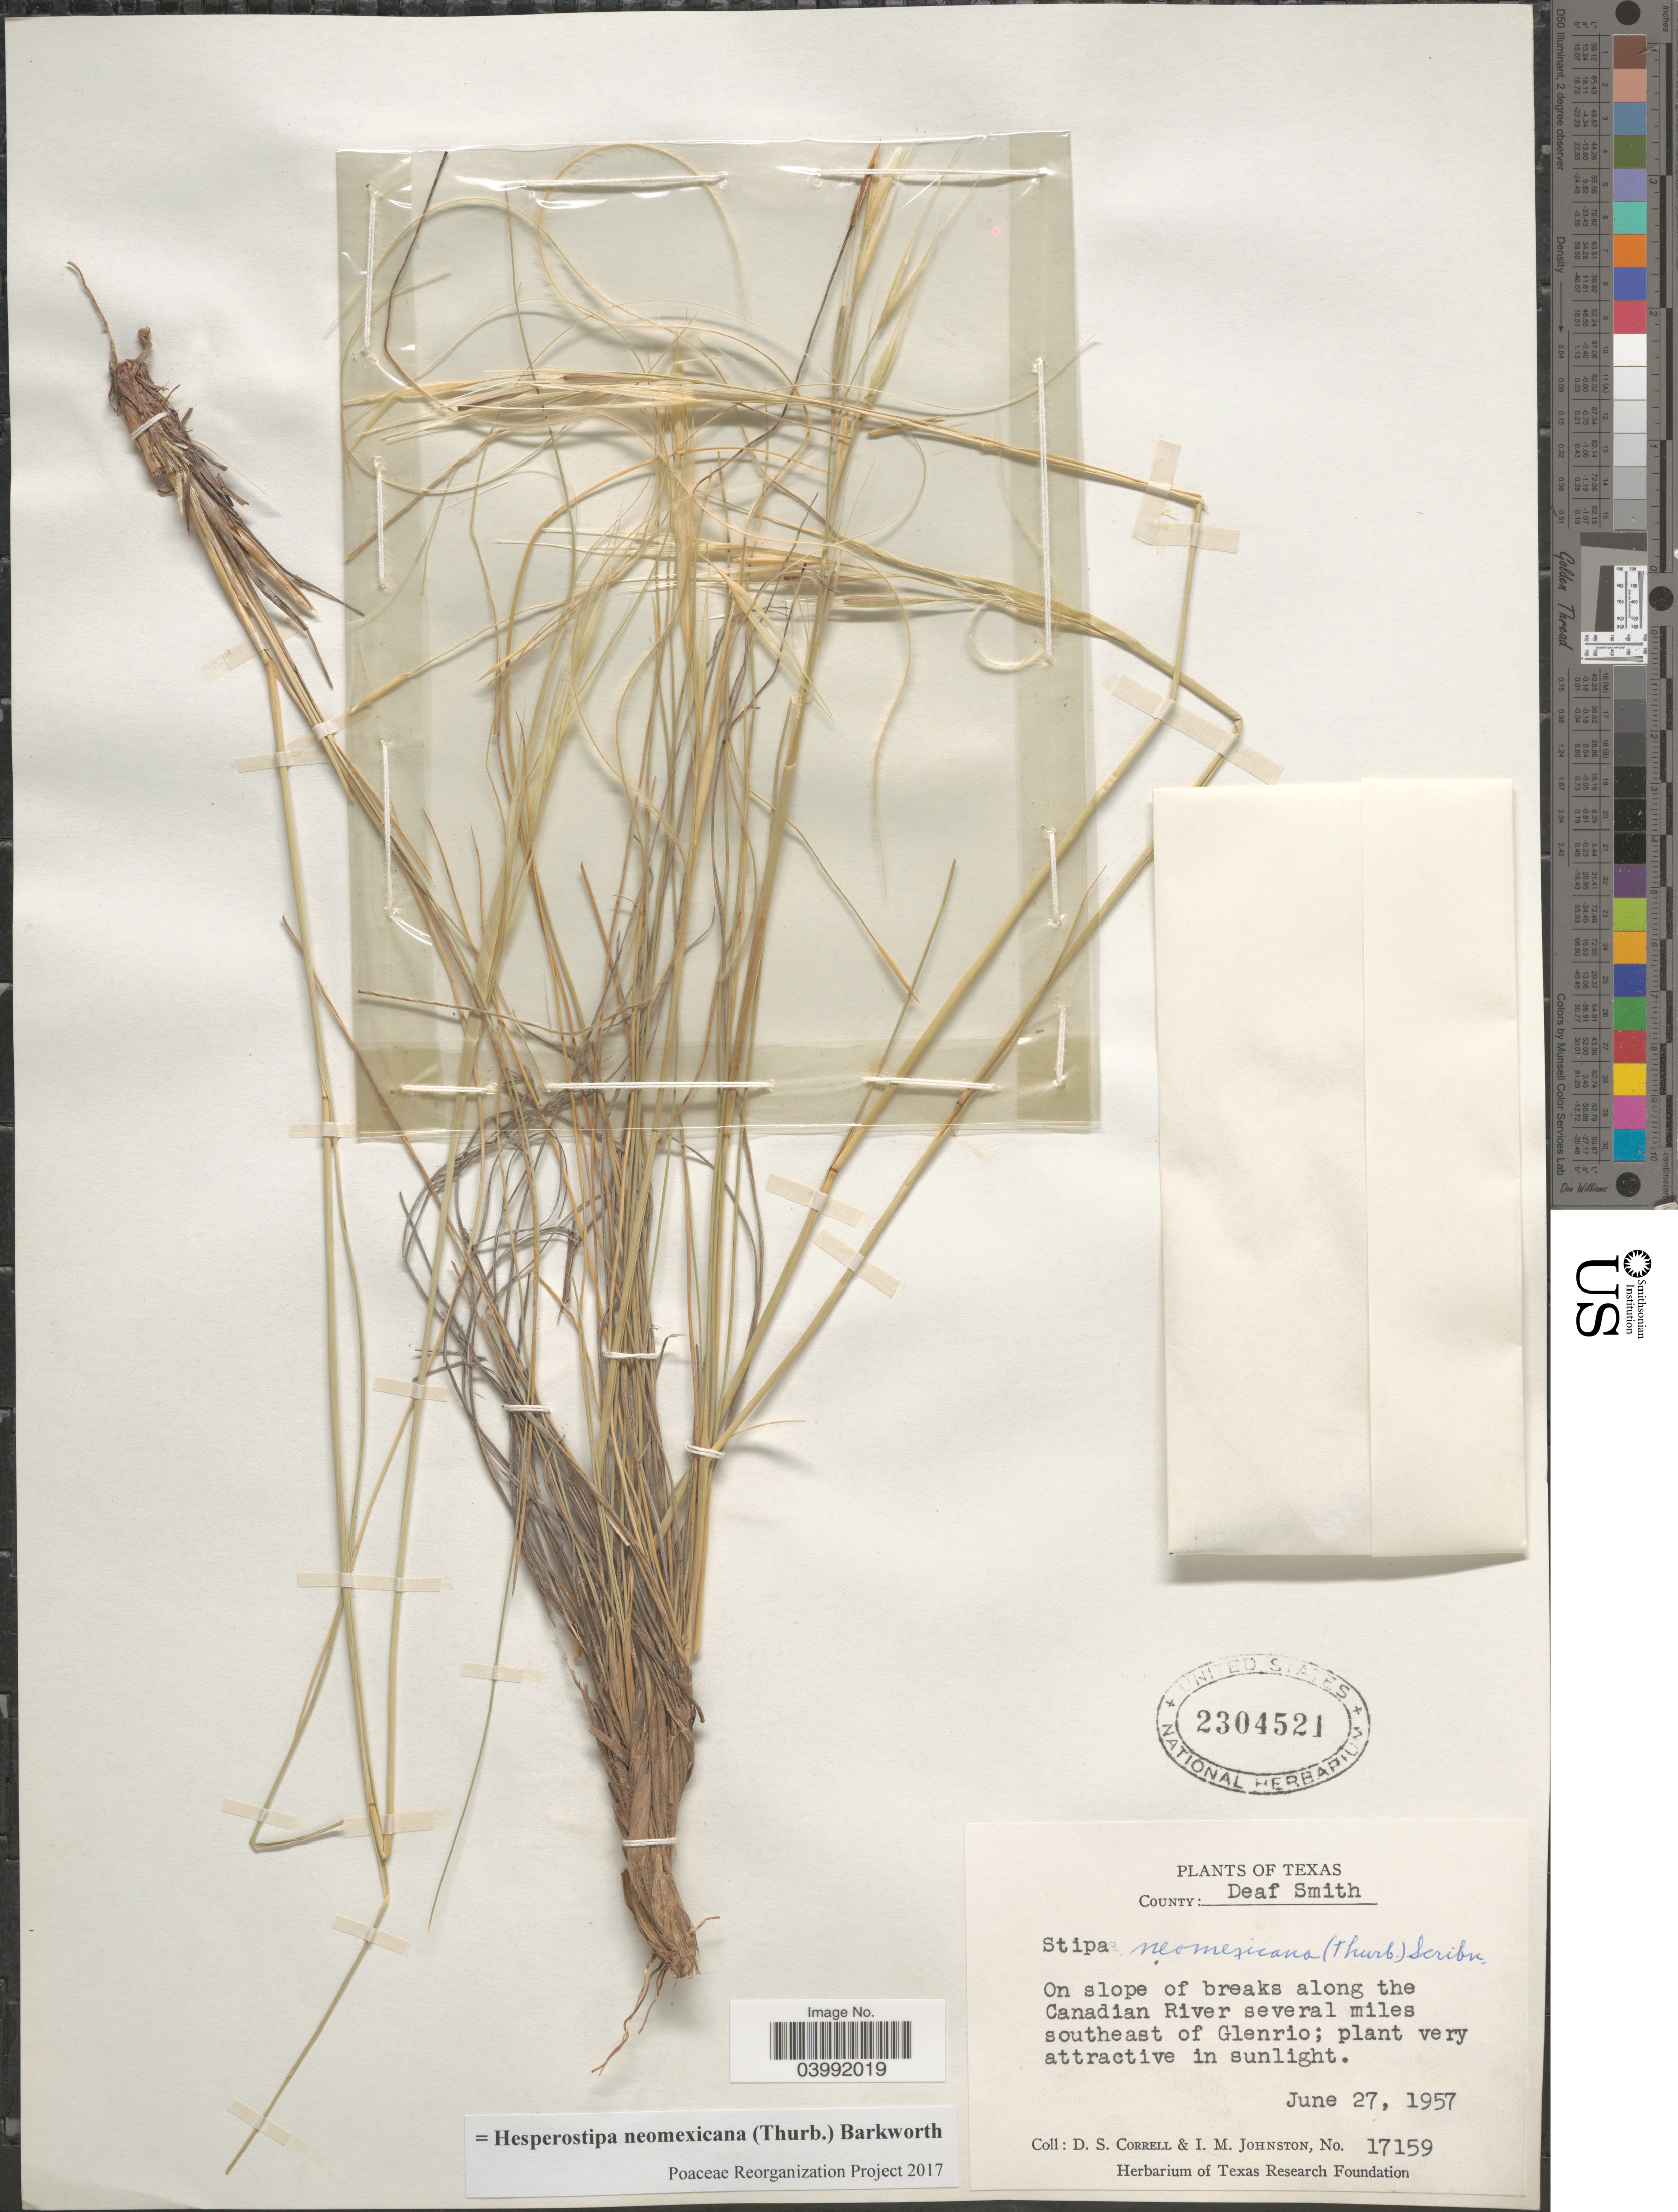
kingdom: Plantae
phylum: Tracheophyta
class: Liliopsida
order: Poales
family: Poaceae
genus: Hesperostipa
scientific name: Hesperostipa neomexicana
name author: (Thurb.) Barkworth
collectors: D. S. Correll & I.M. Johnston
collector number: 17159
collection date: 1957-06-27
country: United States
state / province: Texas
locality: County: Deaf Smith. On slope of breaks along the Canadian River several miles southeast of Glenrio.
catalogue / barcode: US 2304521